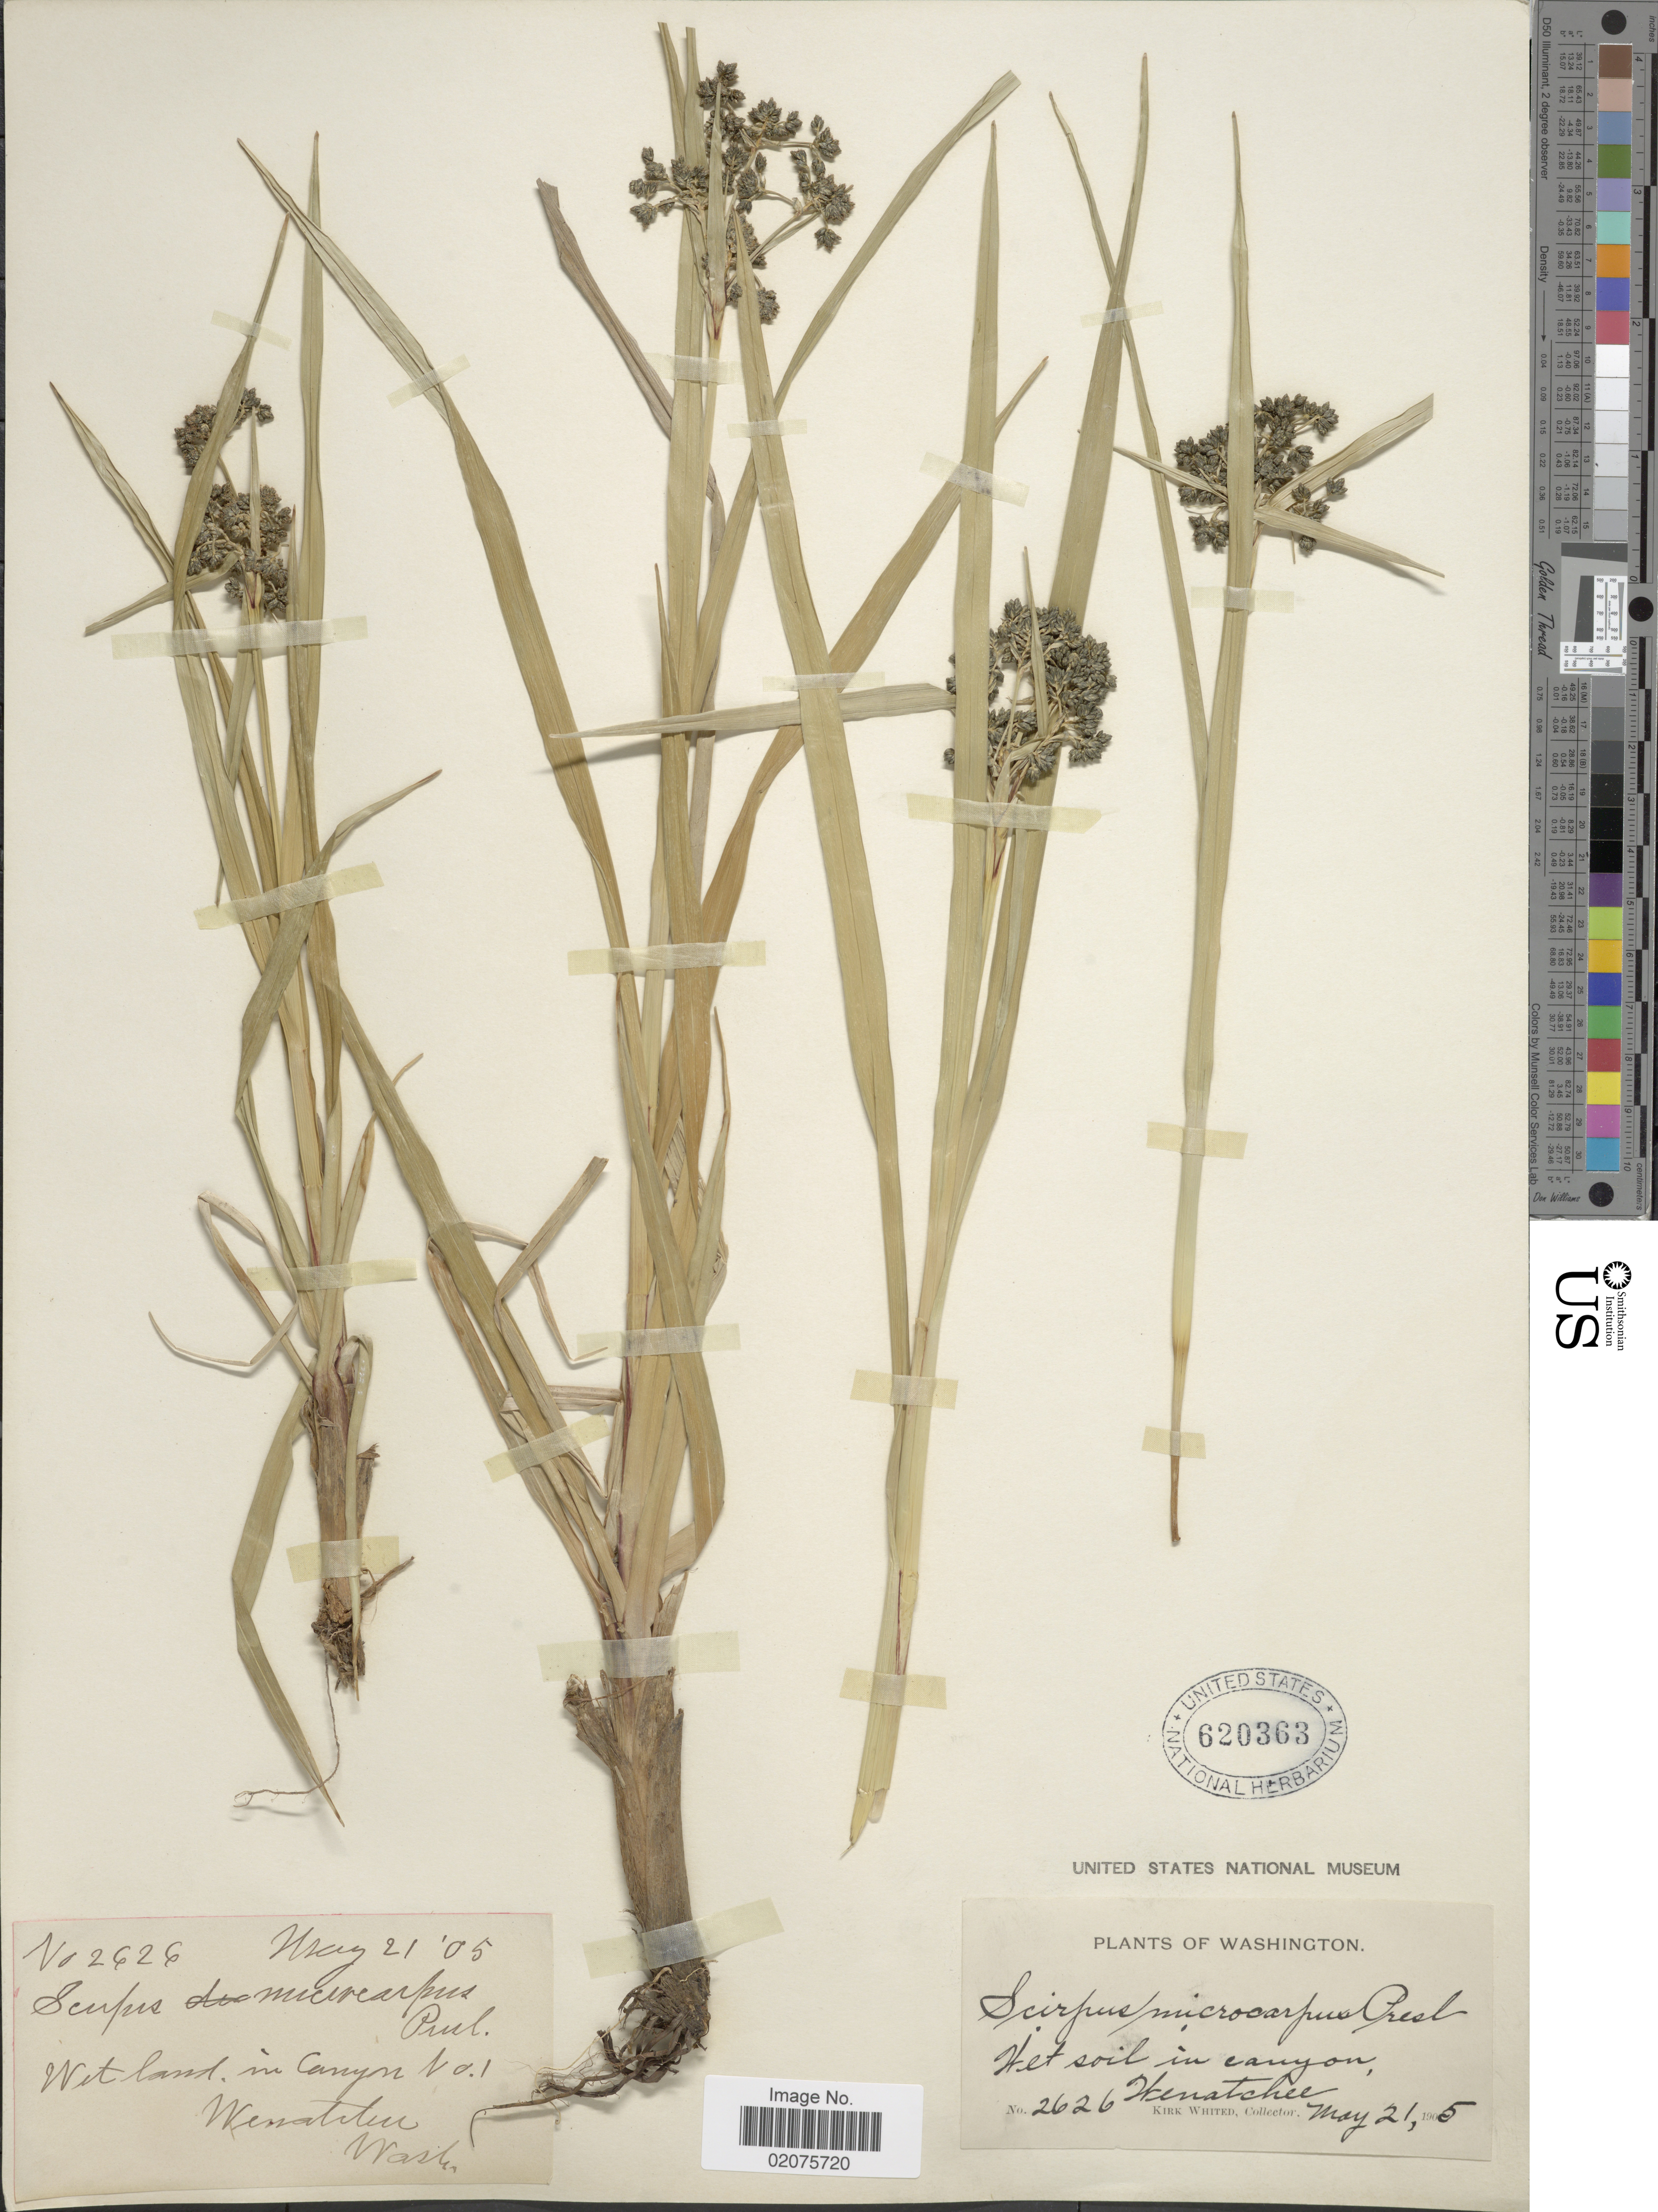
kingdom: Plantae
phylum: Tracheophyta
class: Liliopsida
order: Poales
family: Cyperaceae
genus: Scirpus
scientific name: Scirpus microcarpus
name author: J. Presl & C. Presl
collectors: K. Whited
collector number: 2626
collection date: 1905-05-21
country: United States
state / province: Washington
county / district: Chelan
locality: Wet land in Canyon no.1, Wenatchee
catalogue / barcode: US 620363